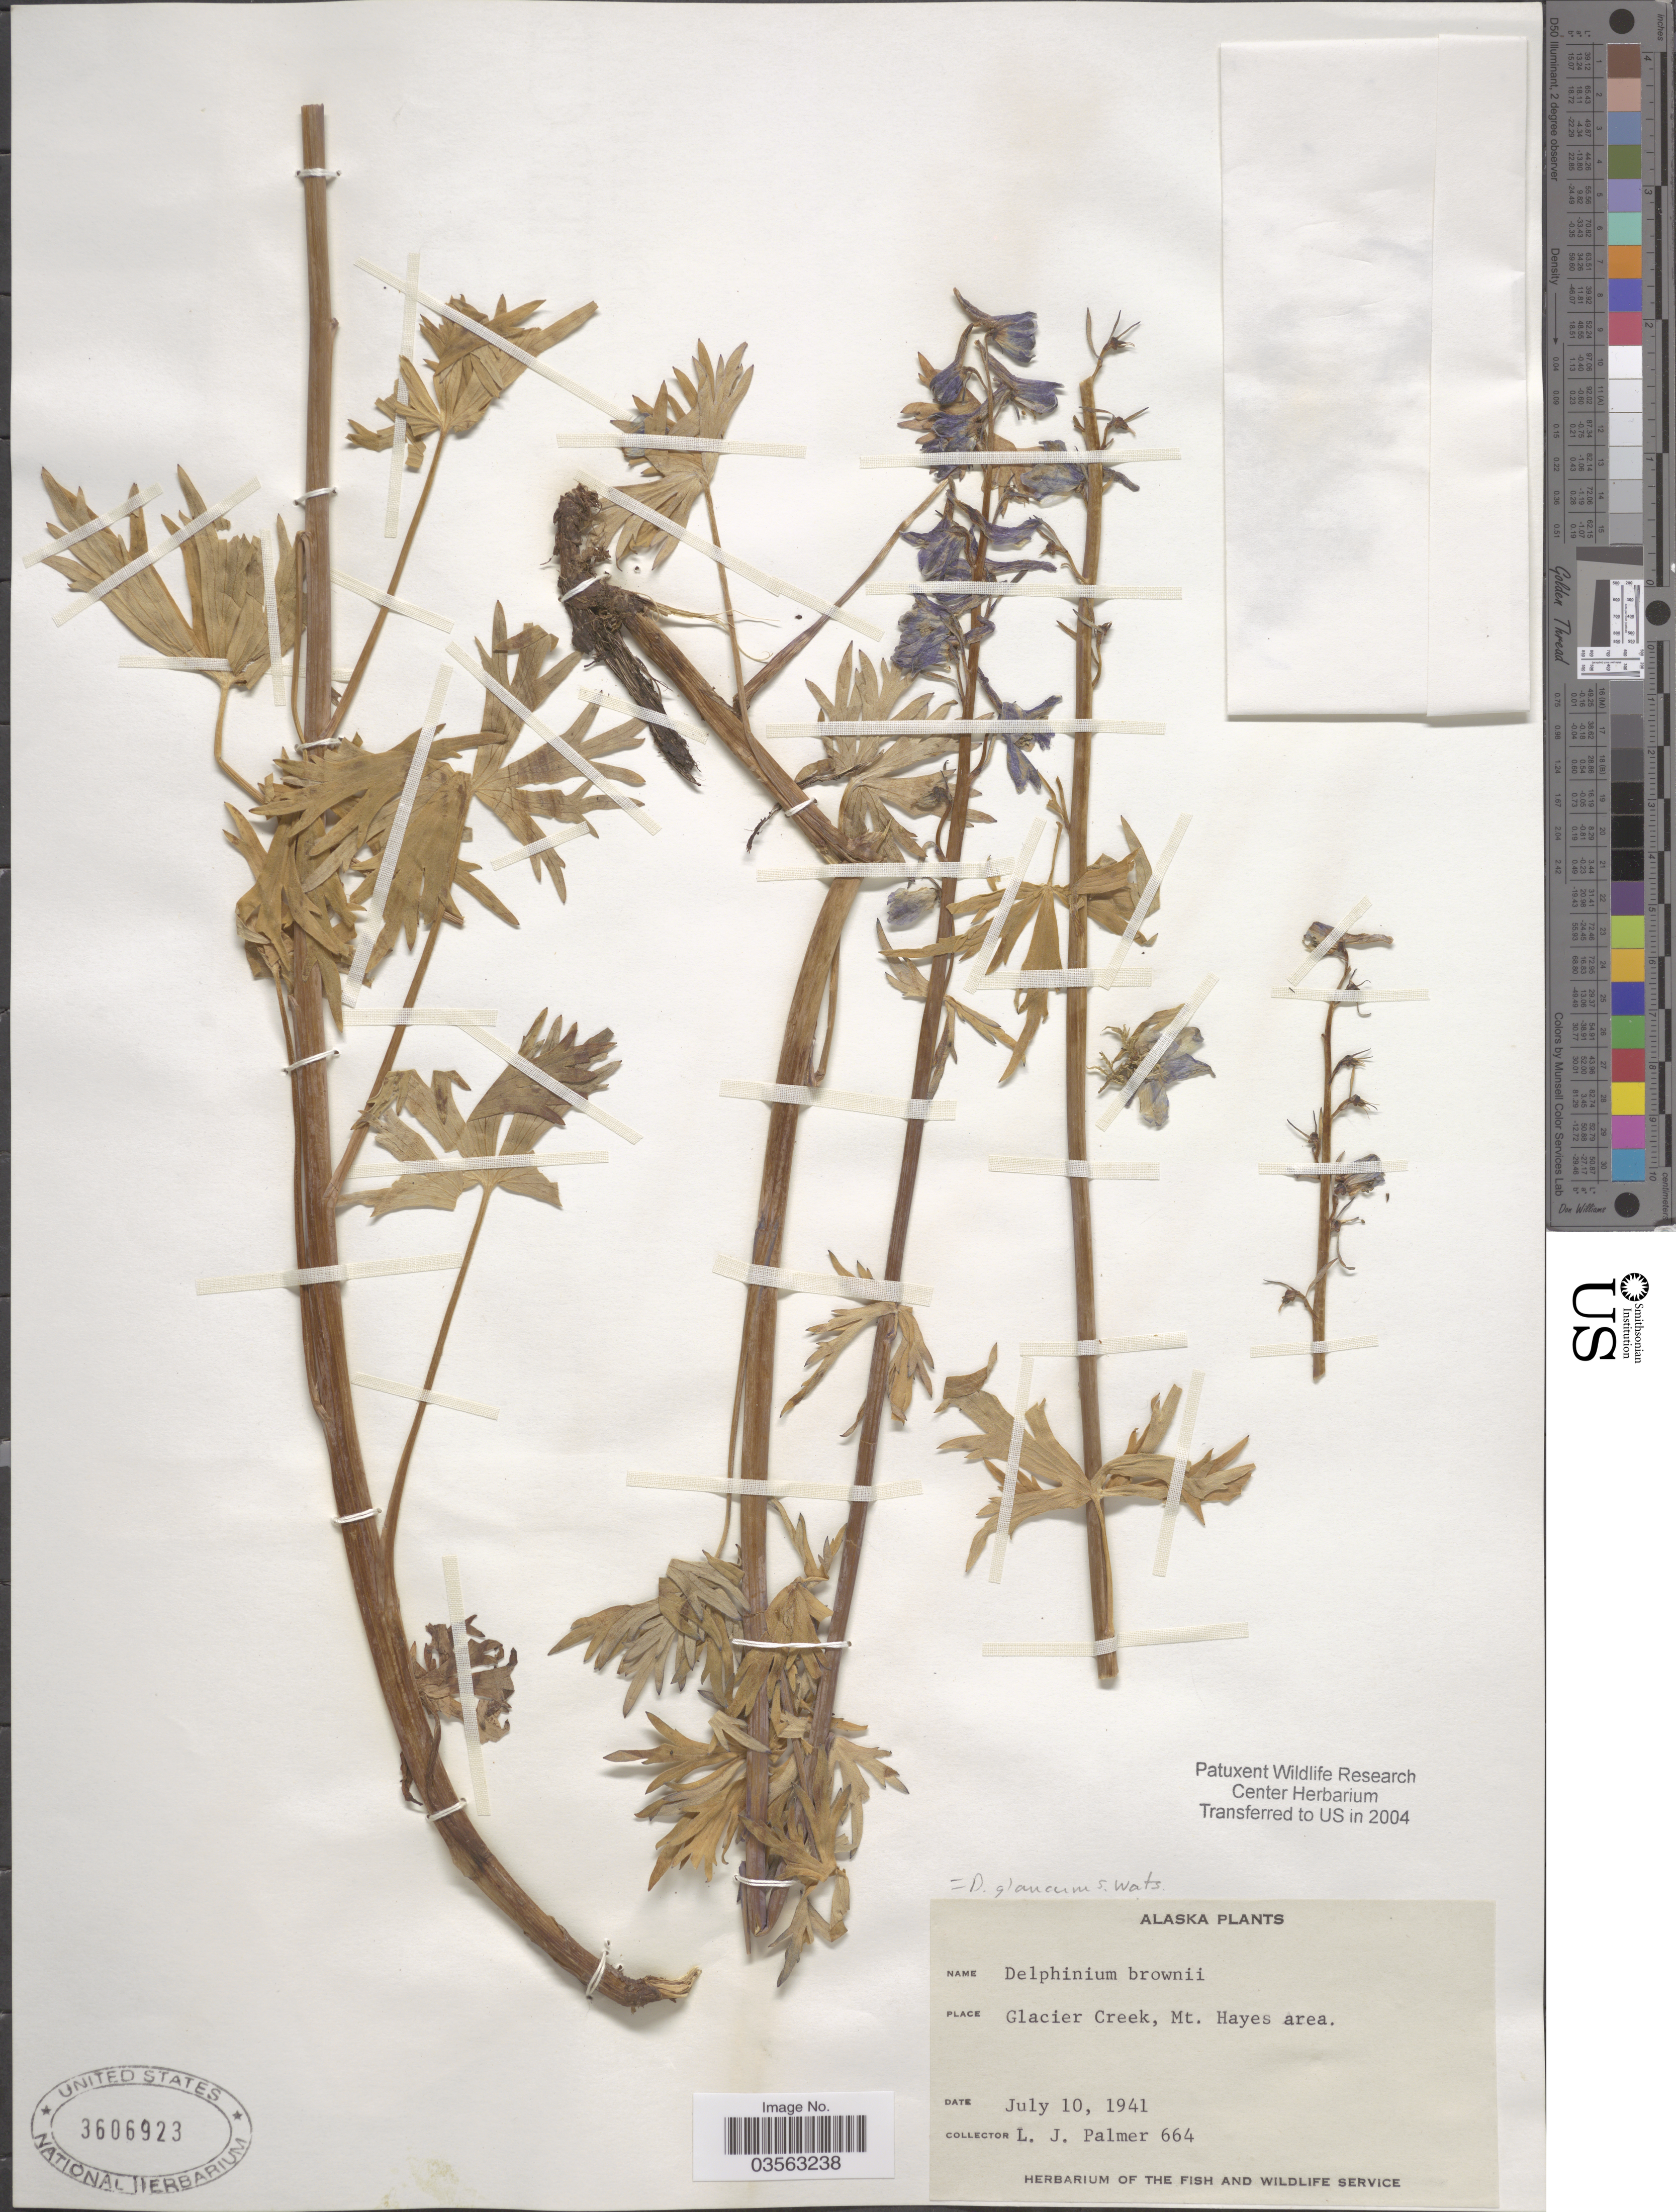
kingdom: Plantae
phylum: Tracheophyta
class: Magnoliopsida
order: Ranunculales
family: Ranunculaceae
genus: Delphinium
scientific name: Delphinium glaucum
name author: S. Watson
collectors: L. J. Palmer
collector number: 664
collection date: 1941-07-10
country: United States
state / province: Alaska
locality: Glacier Creek, Mt. Hayes area.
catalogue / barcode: US 3606923